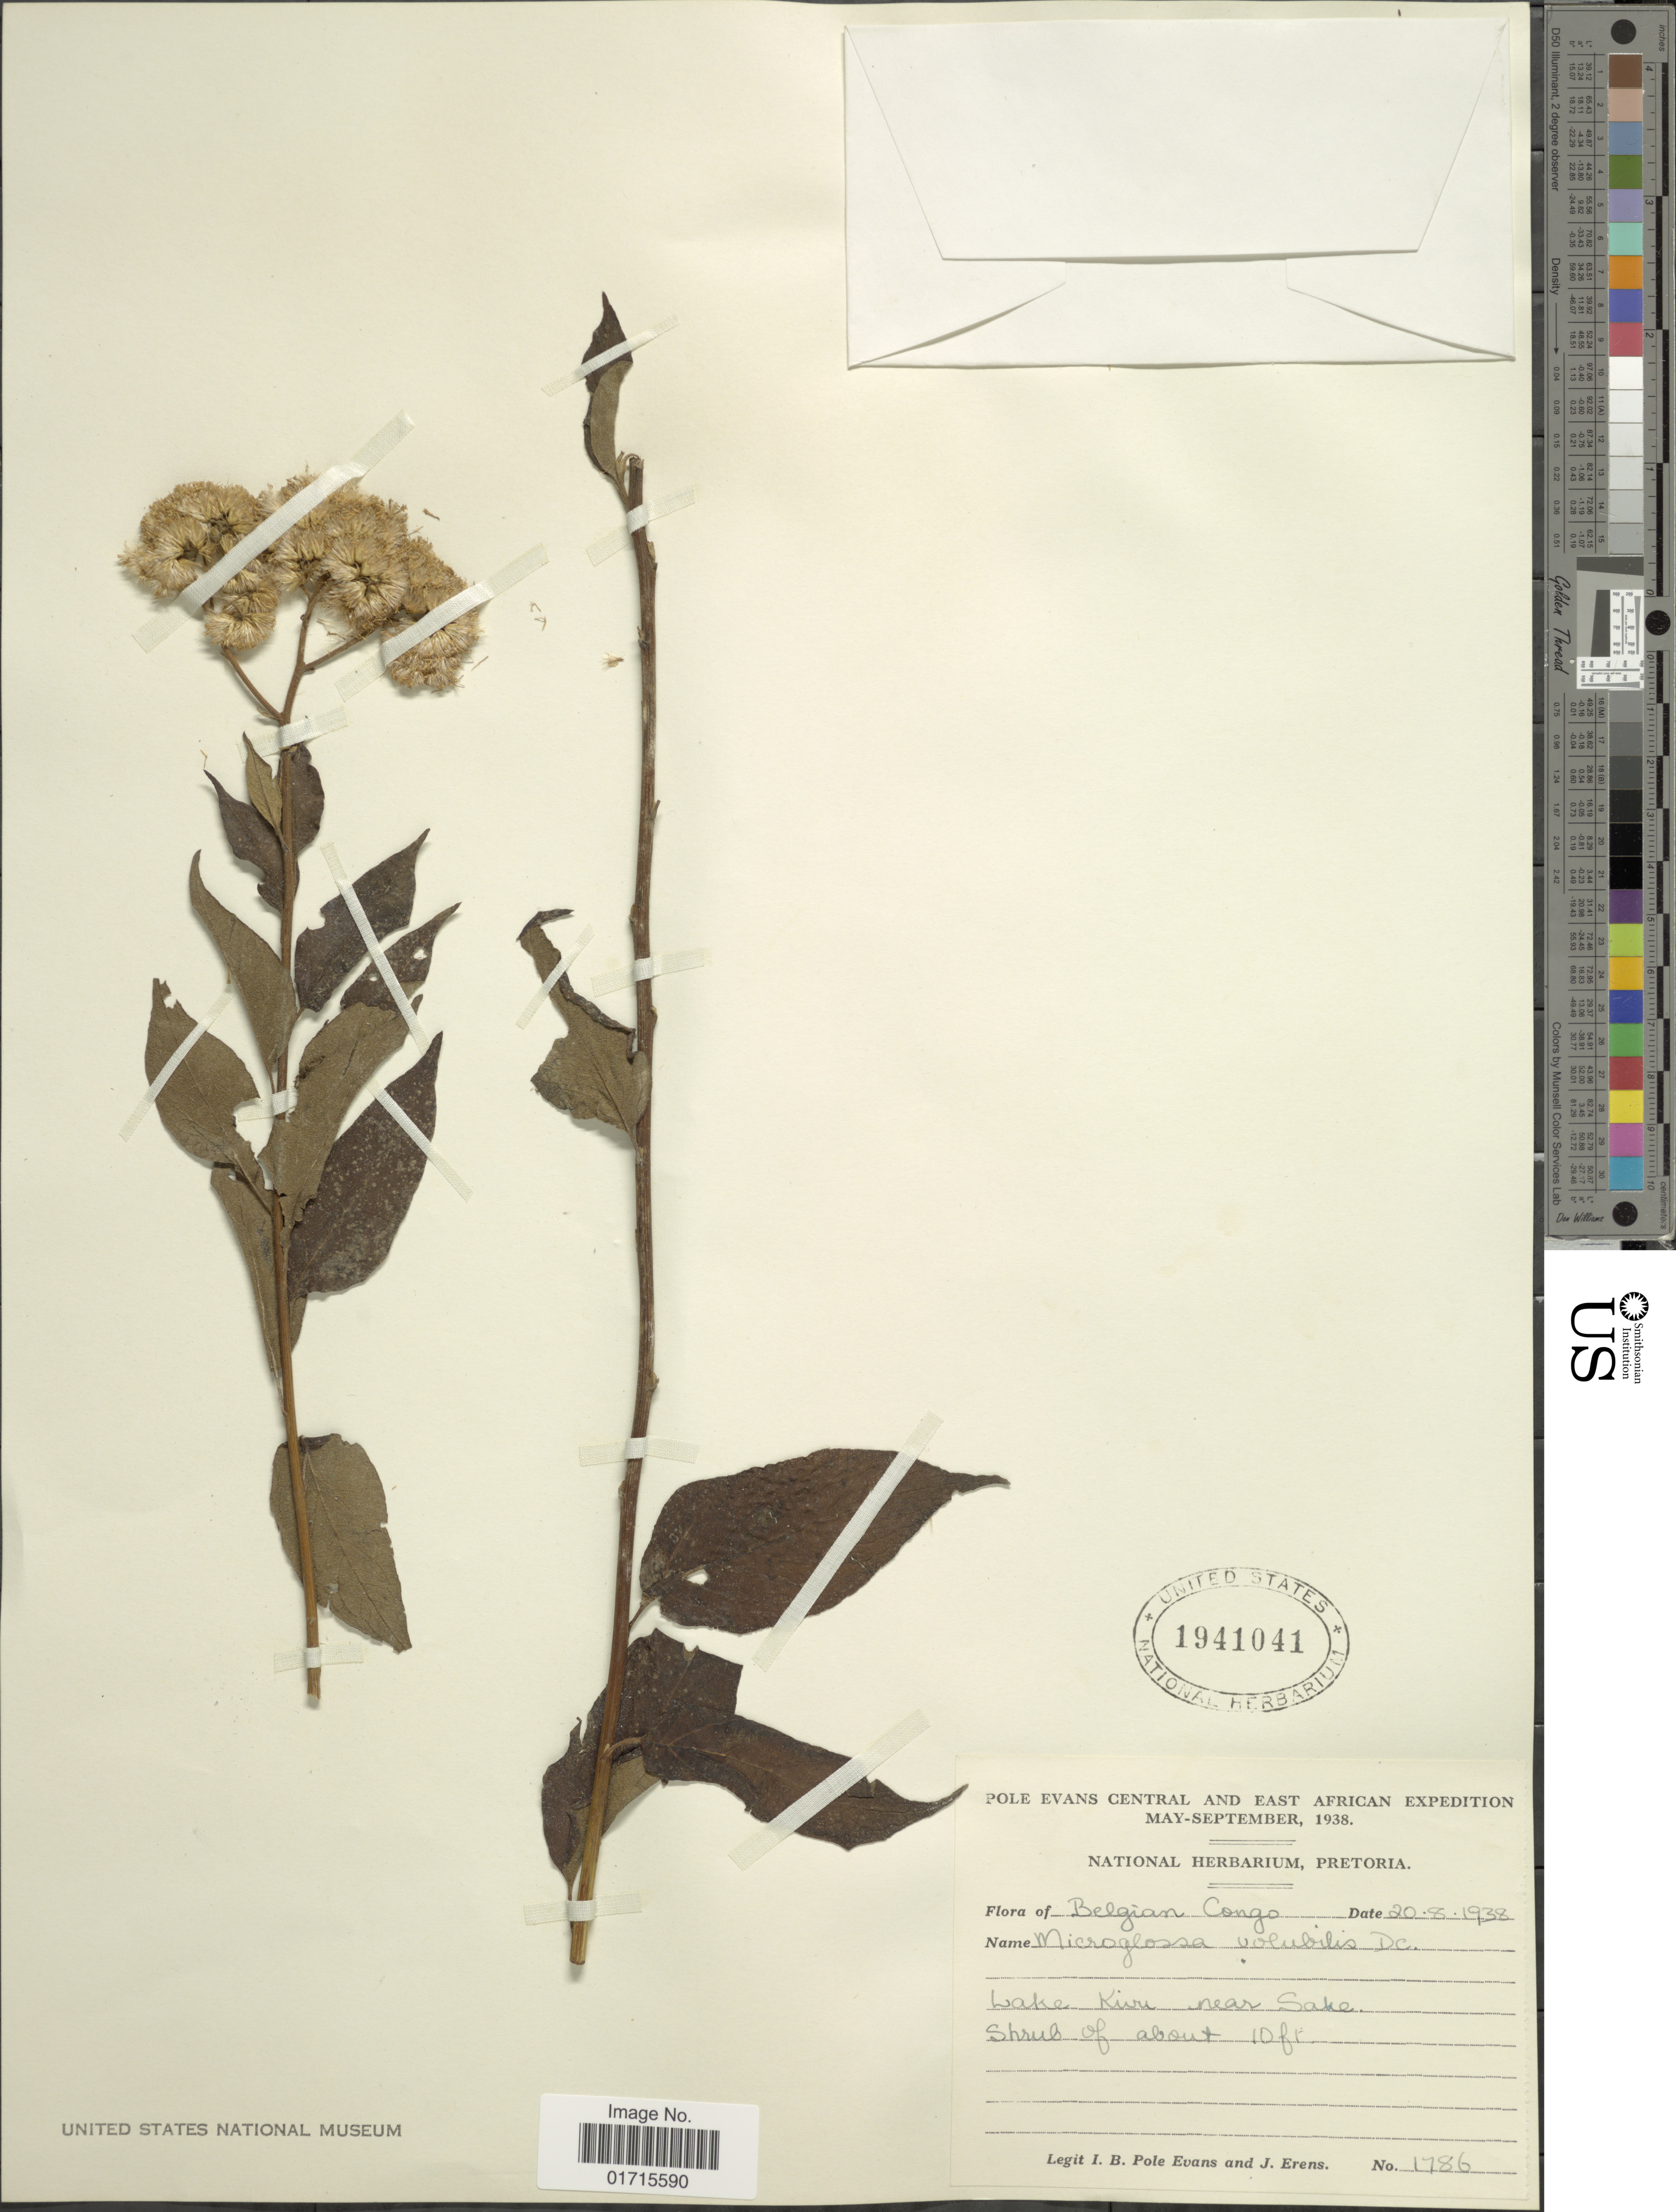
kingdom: Plantae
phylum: Tracheophyta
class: Magnoliopsida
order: Asterales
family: Asteraceae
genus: Microglossa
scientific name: Microglossa volubilis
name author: DC.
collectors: I. B. Pole-Evans & J. Erens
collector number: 1786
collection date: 1938-08-20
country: Congo, Democratic Republic of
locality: Belgian Congo. Lake Kuri near Sake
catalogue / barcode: US 1941041